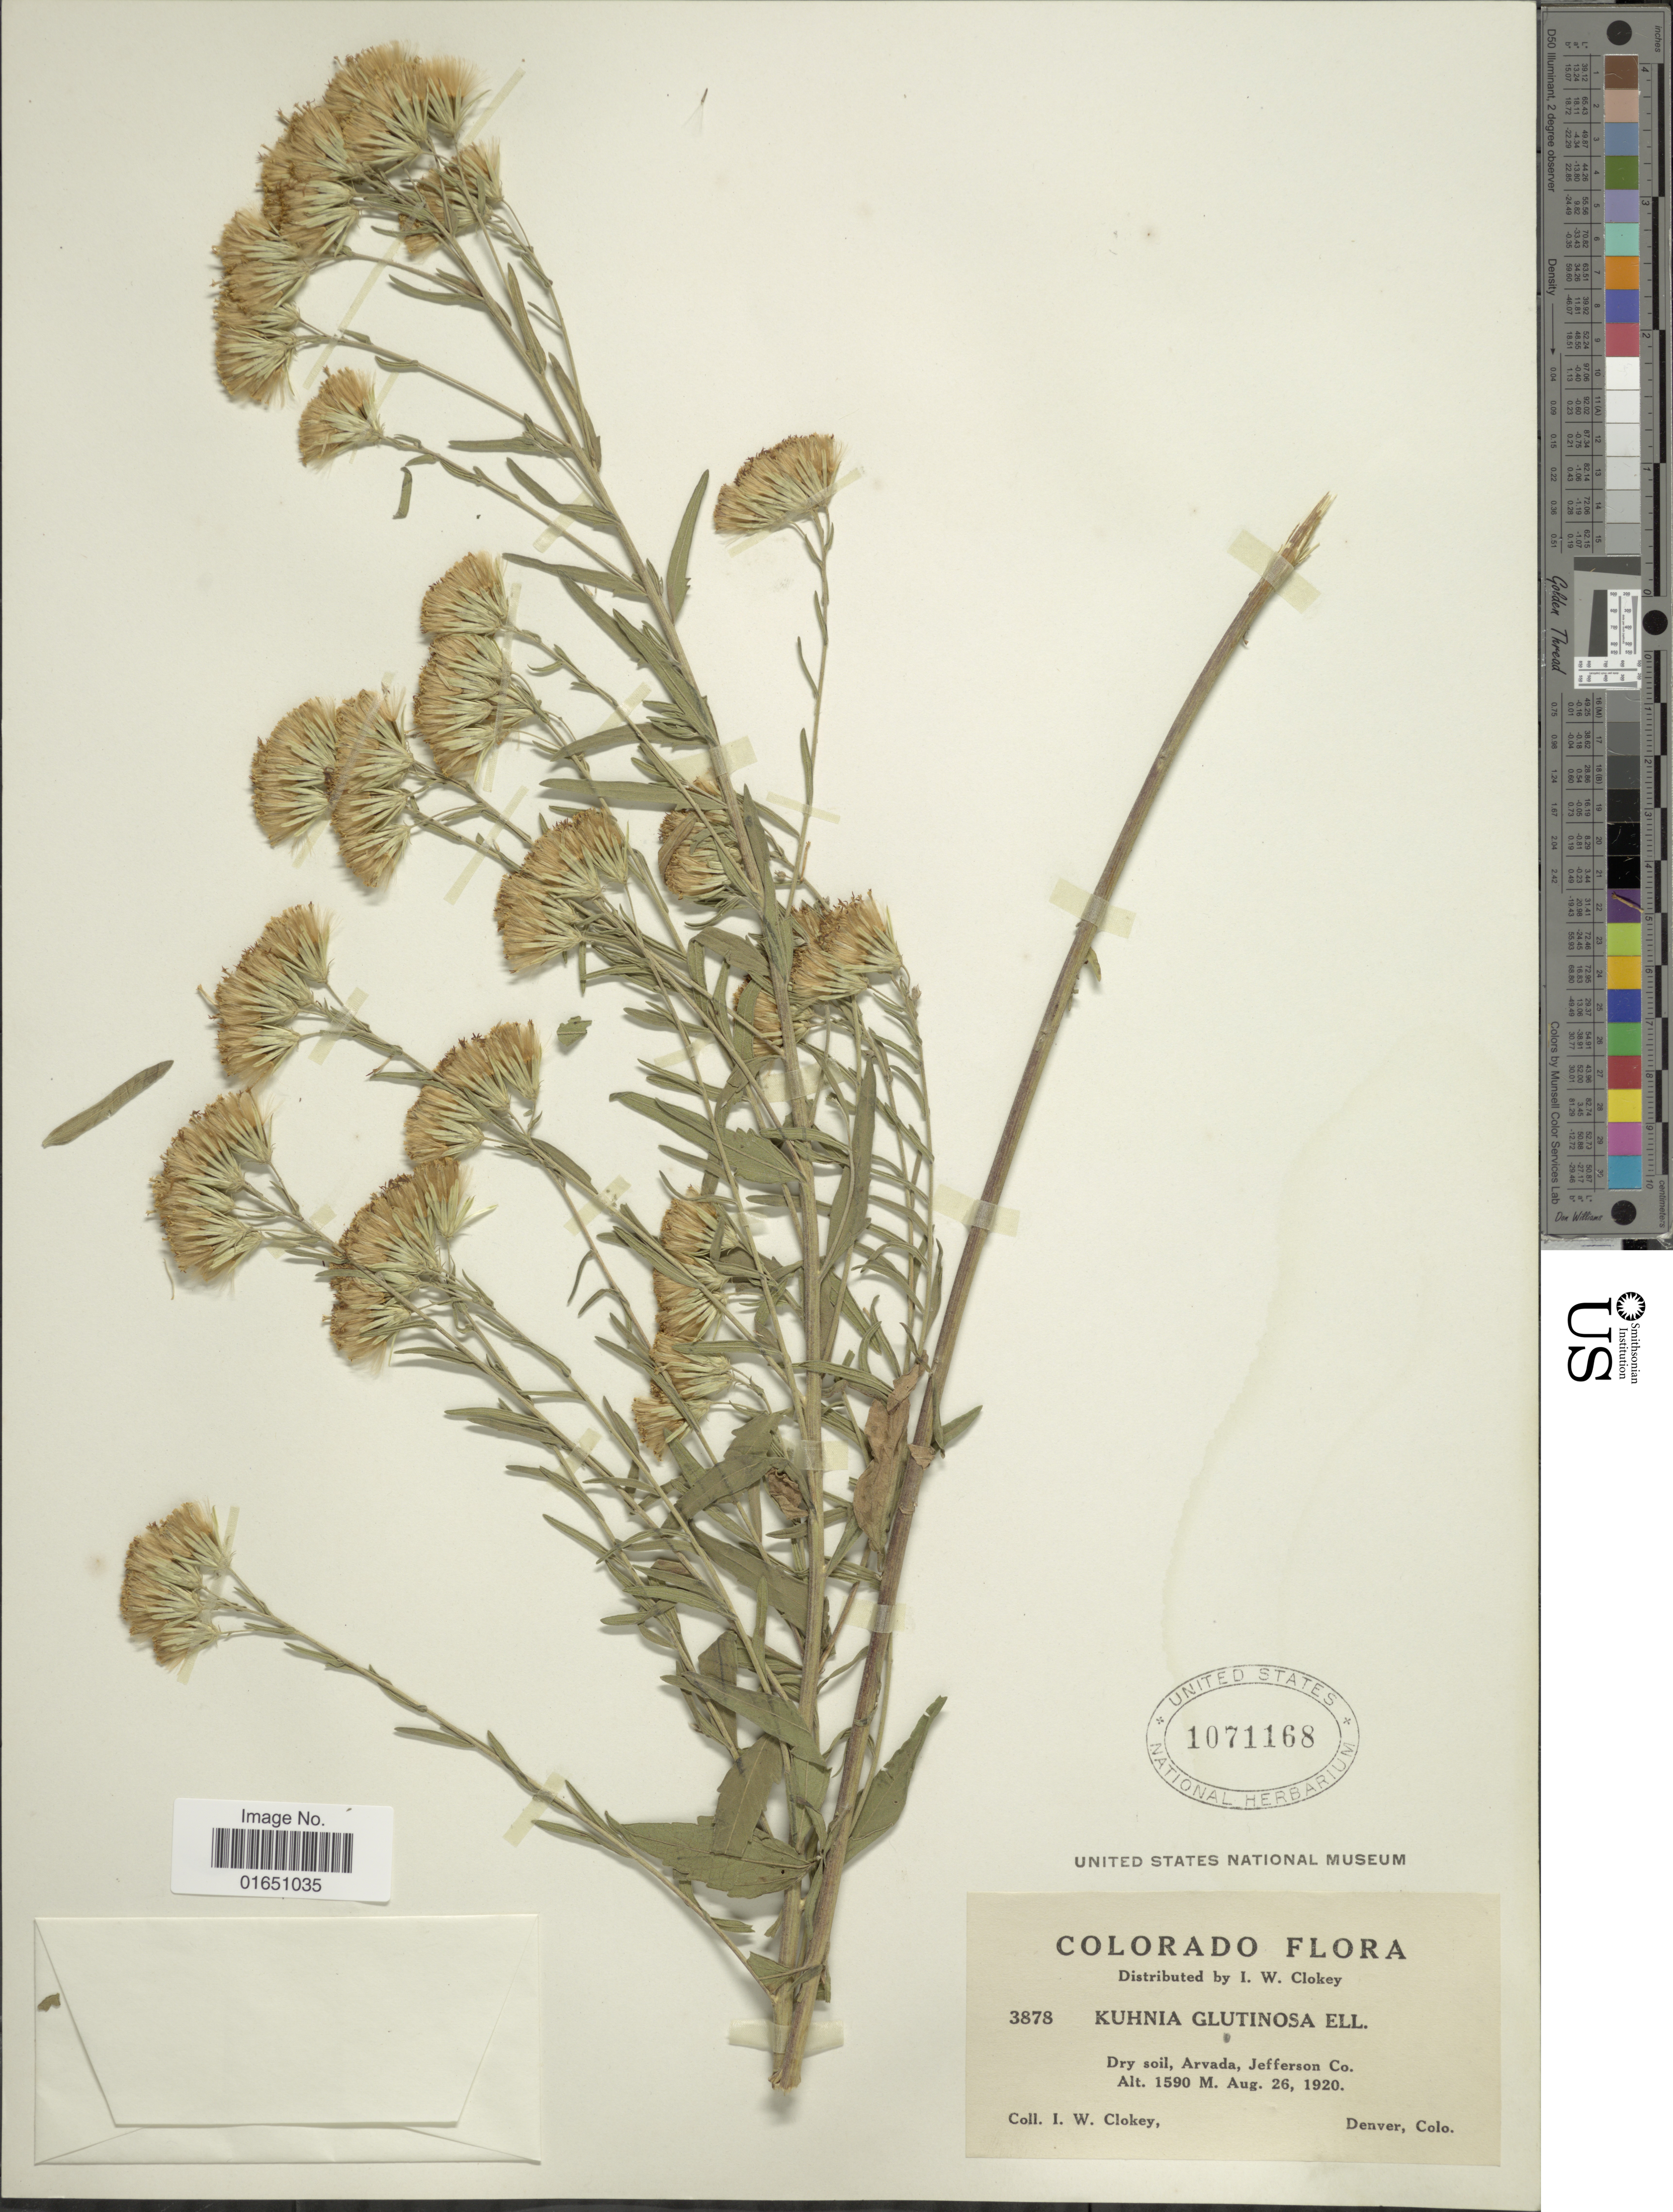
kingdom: Plantae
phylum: Tracheophyta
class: Magnoliopsida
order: Asterales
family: Asteraceae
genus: Brickellia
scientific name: Brickellia eupatorioides var. corymbulosa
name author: (Torr. & A. Gray) Shinners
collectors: I. W. Clokey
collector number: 3878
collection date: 1920-08-26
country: United States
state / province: Colorado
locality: Dry soil, Arvada, Jefferson Co., Denver, Colo.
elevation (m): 1590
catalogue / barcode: US 1071168